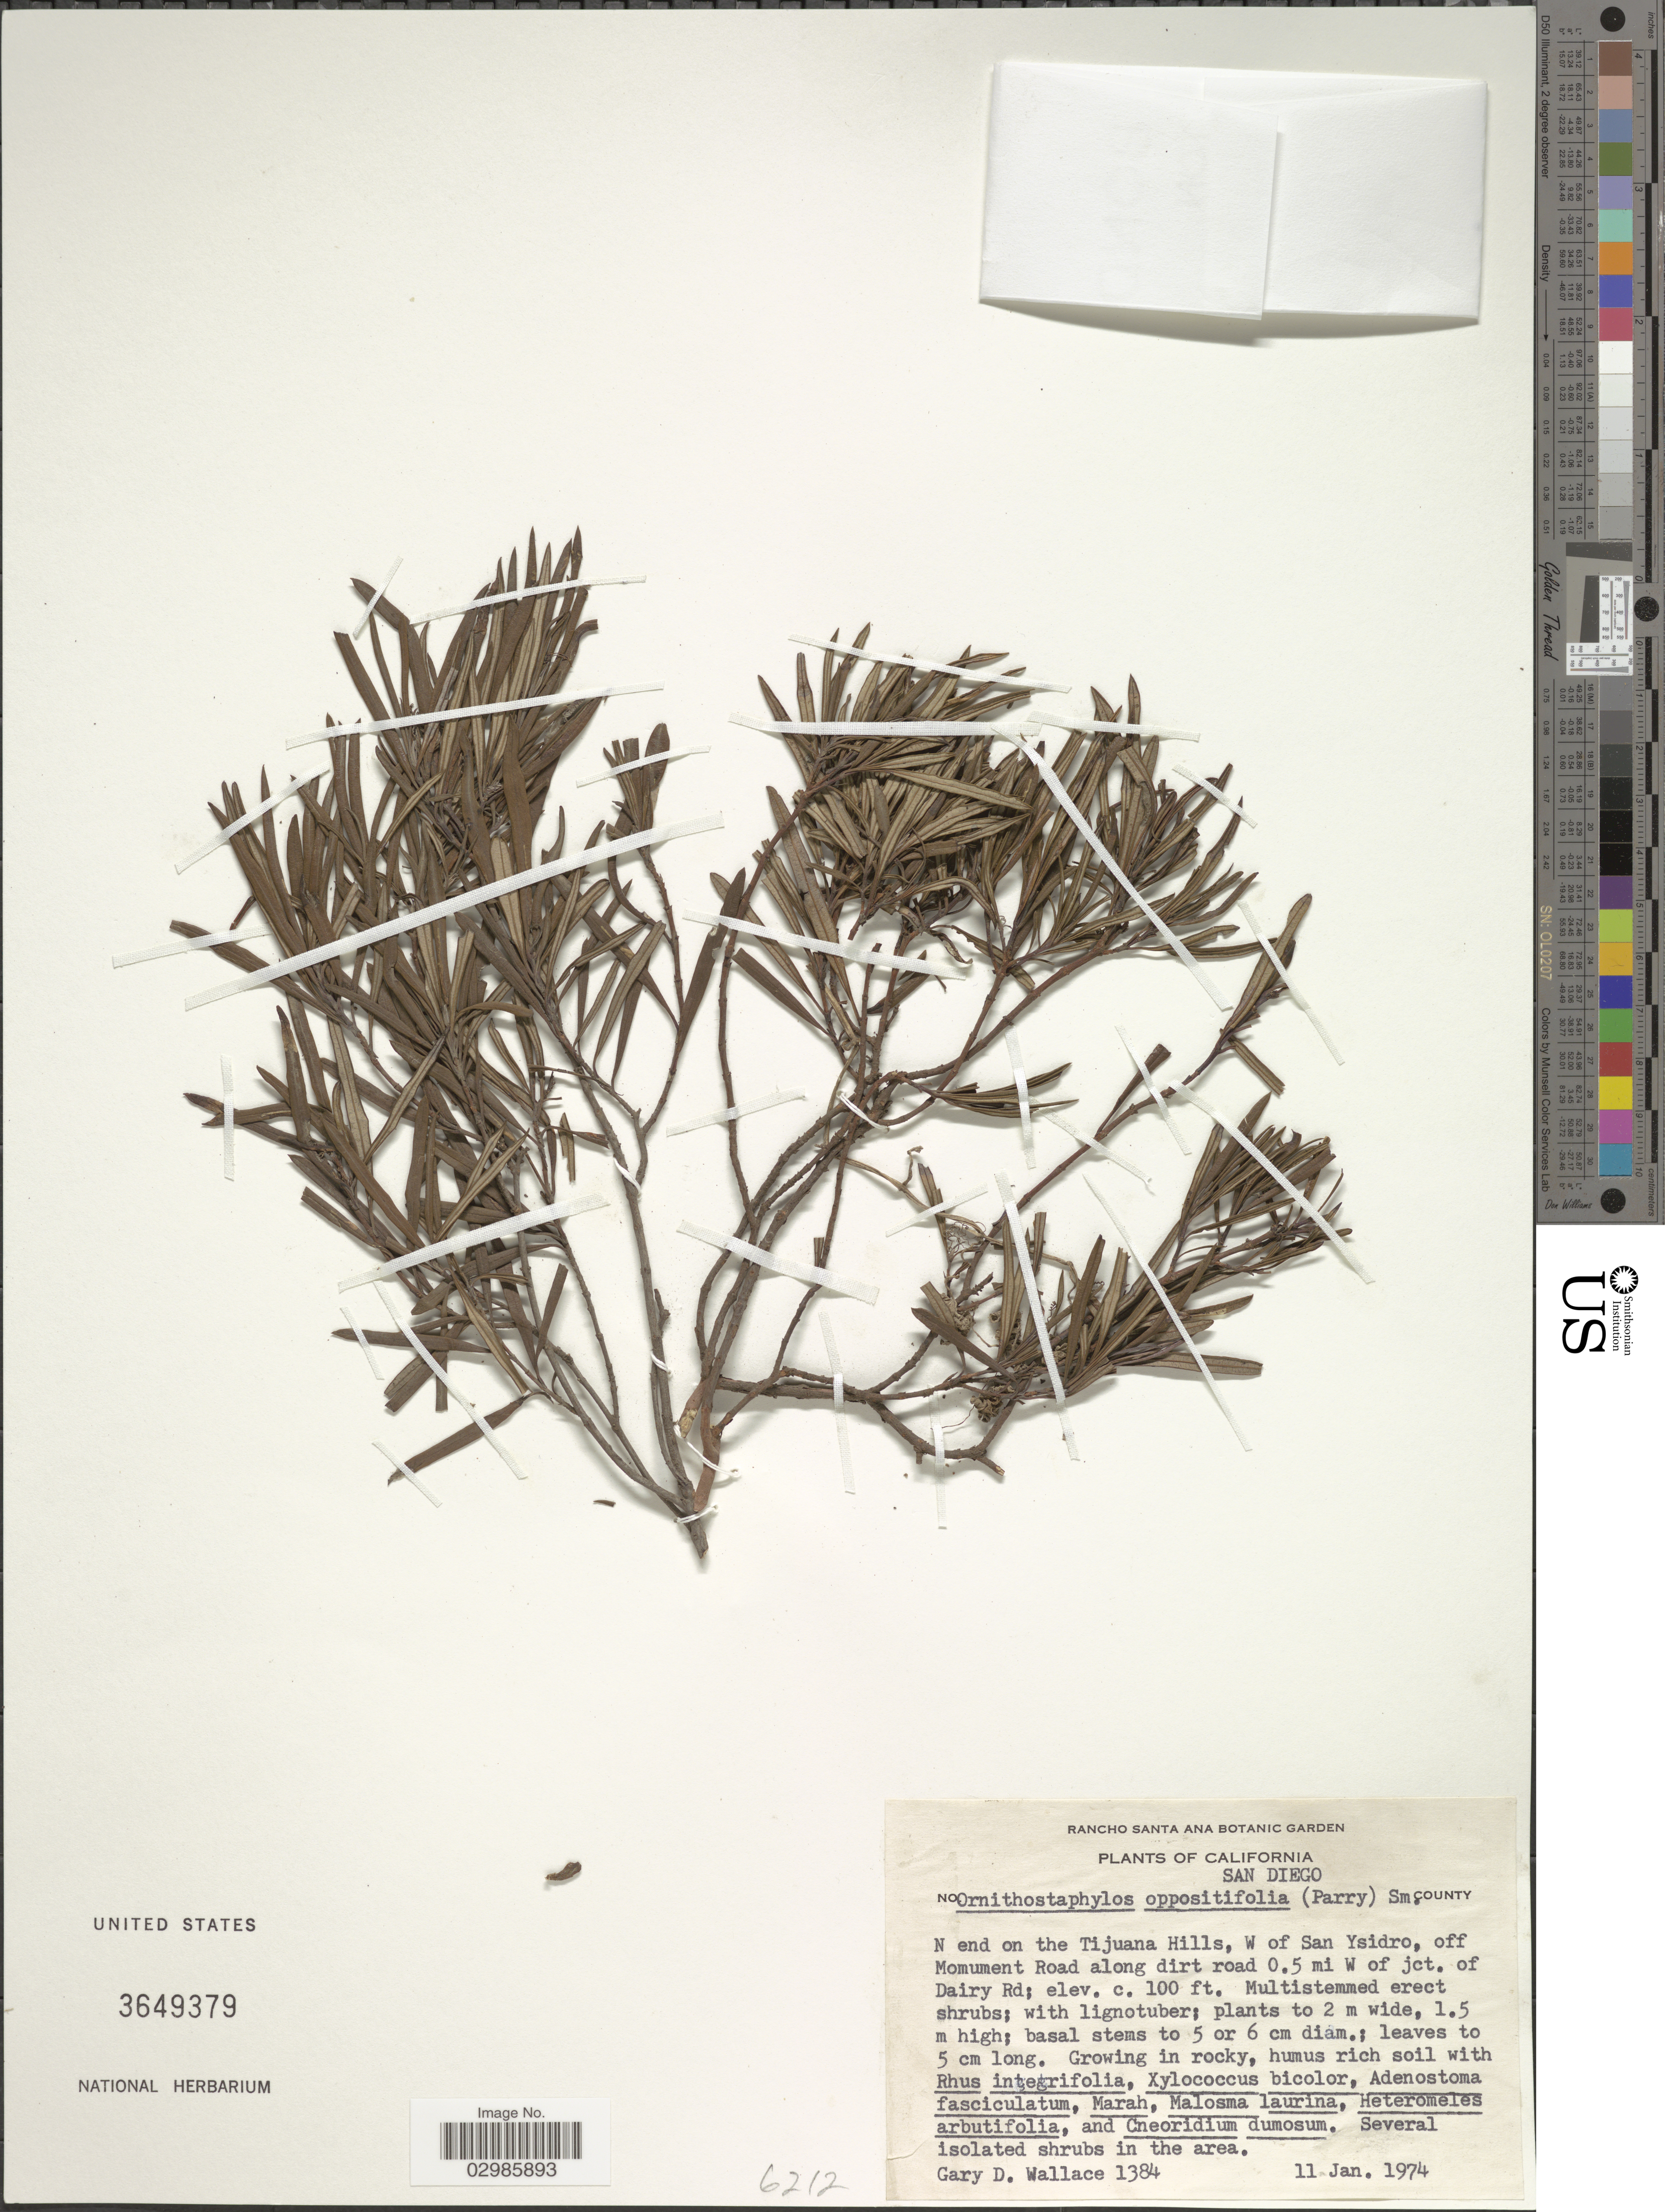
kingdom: Plantae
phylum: Tracheophyta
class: Magnoliopsida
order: Ericales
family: Ericaceae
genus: Ornithostaphylos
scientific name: Ornithostaphylos oppositifolia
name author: (Parry) Small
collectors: G. D. Wallace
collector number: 1384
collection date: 1974-01-11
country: United States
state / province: California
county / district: San Diego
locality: San Diego County. N end of the Tijuana Hills, W of San Ysidro, off Momument Road along dirt road 0.5 mi W of jct. of Dairy Rd.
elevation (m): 30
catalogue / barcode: US 3649379